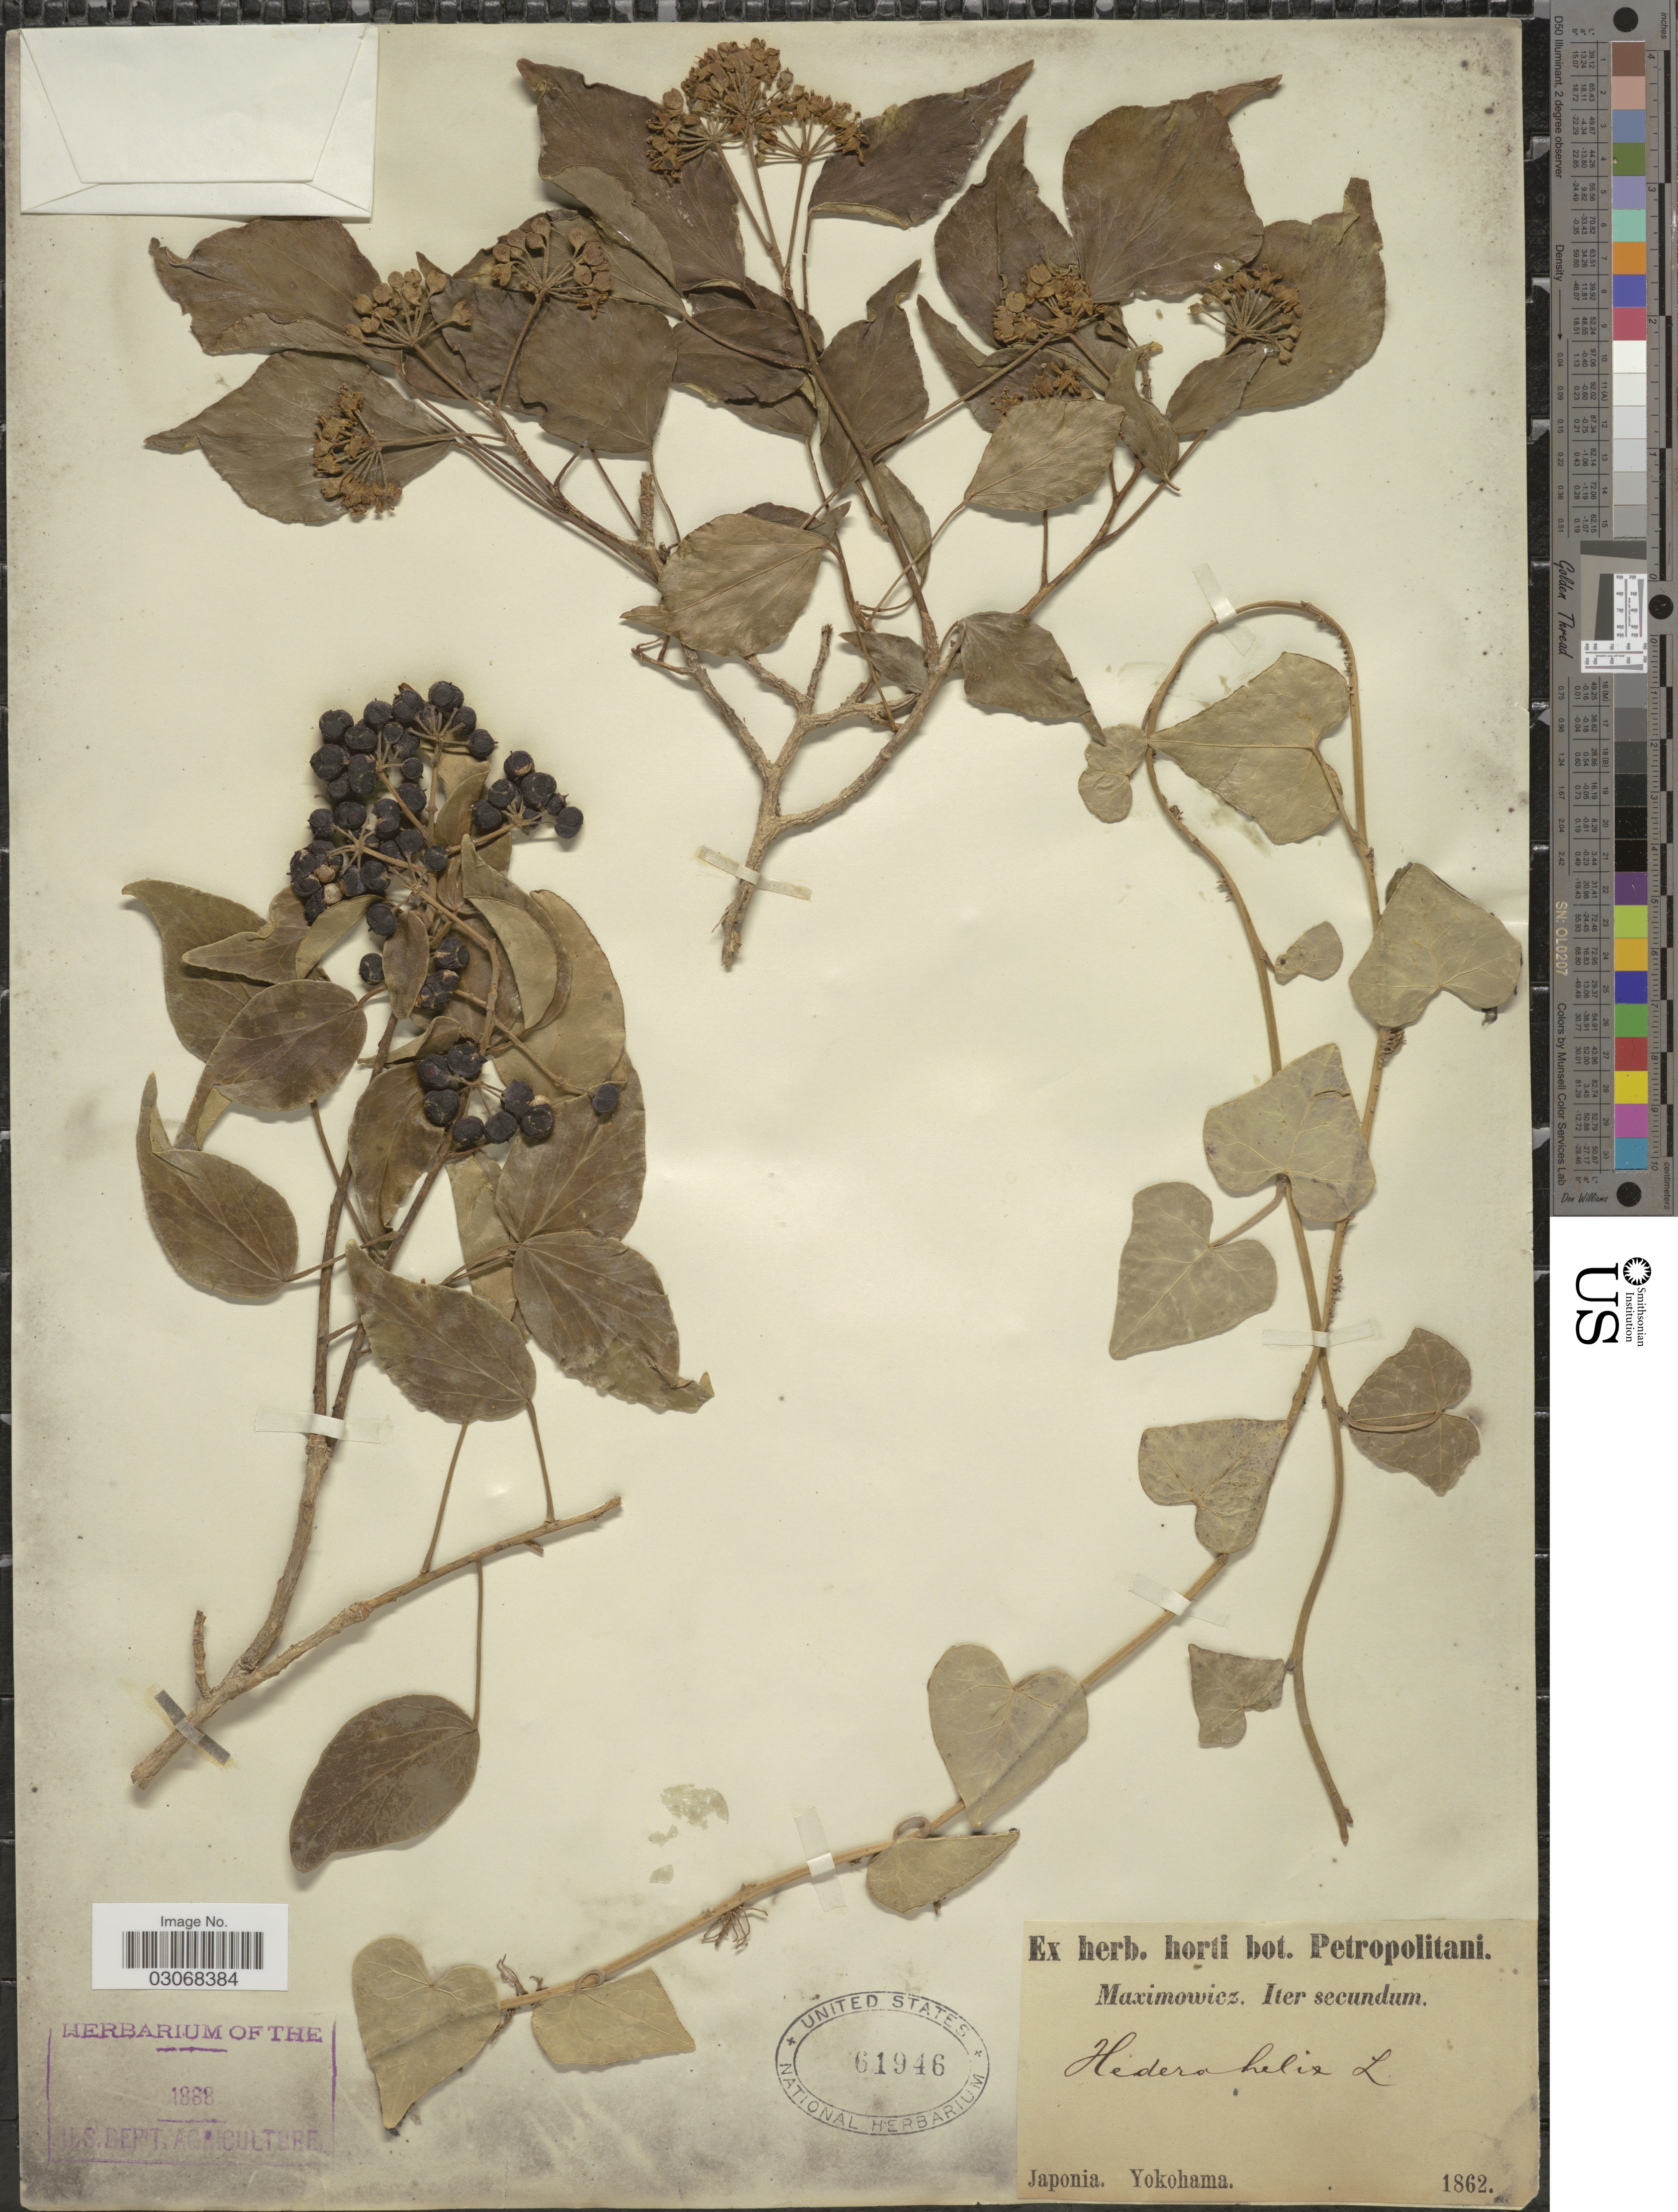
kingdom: Plantae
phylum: Tracheophyta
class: Magnoliopsida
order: Apiales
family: Araliaceae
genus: Hedera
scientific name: Hedera rhombea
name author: (Miq.) Bean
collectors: Maximowicz, --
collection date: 1862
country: Japan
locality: Japonia. Yokohama.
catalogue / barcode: US 61946